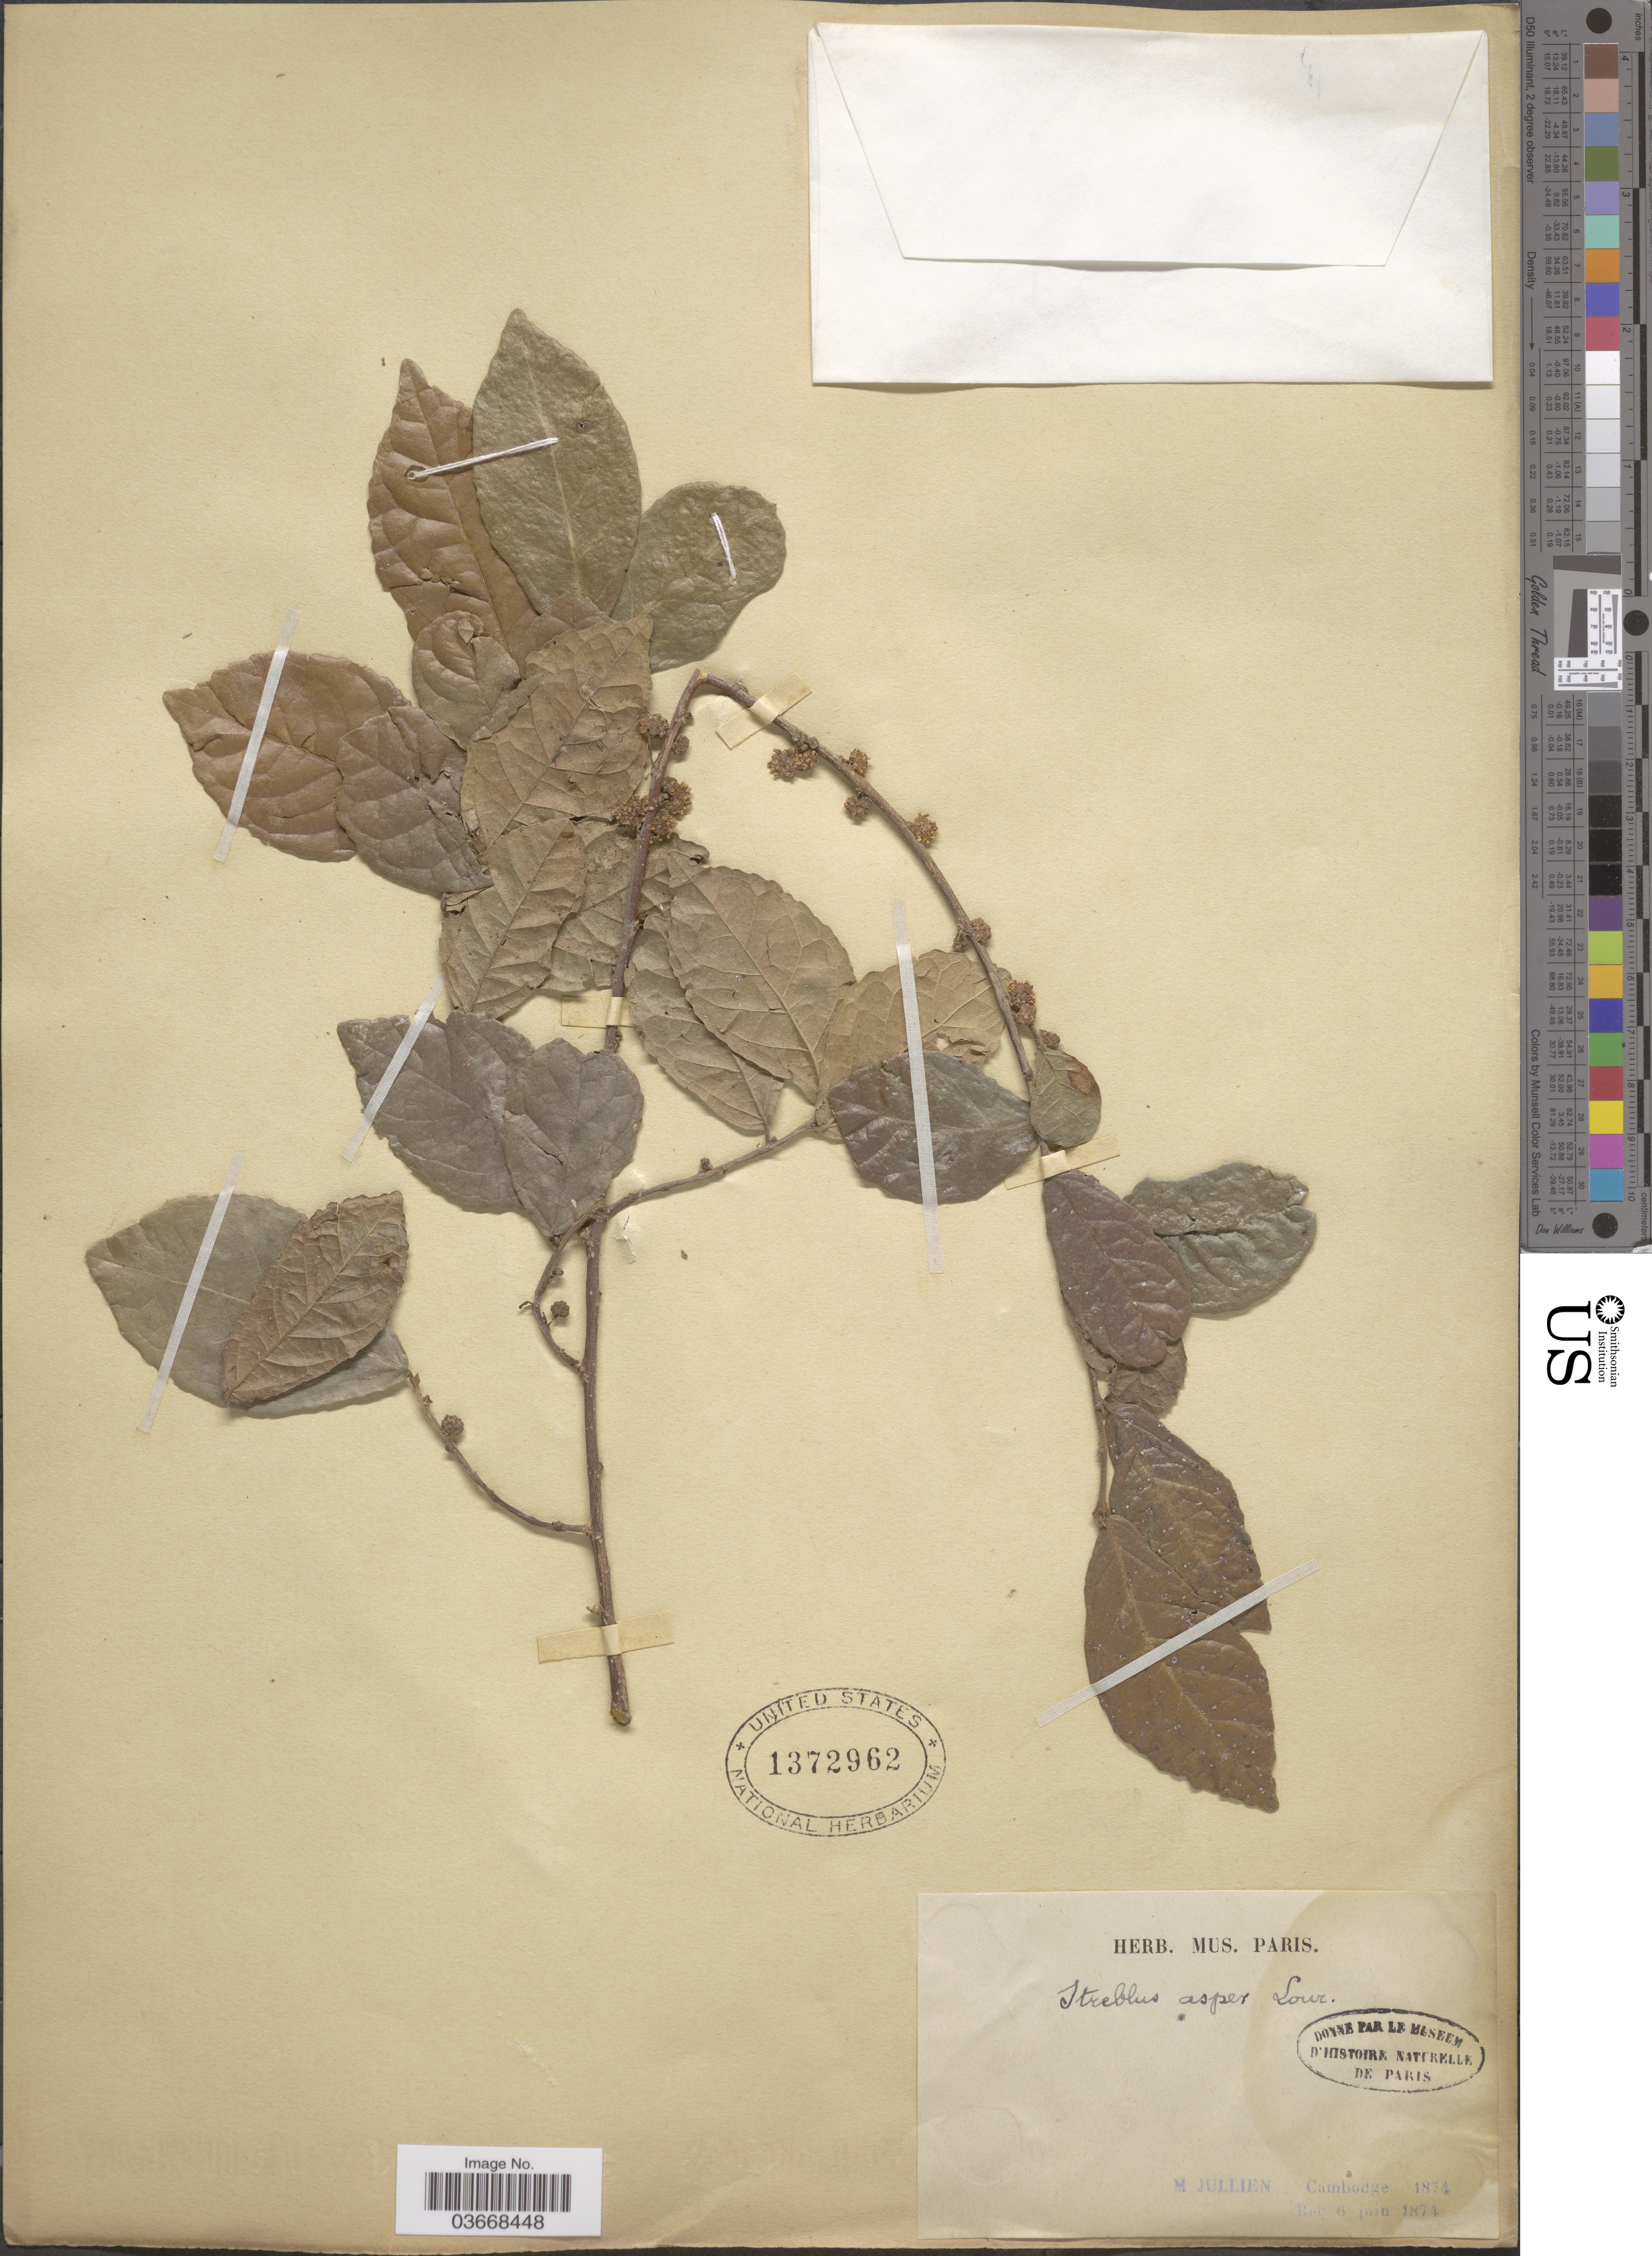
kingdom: Plantae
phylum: Tracheophyta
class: Magnoliopsida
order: Rosales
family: Moraceae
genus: Streblus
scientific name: Streblus asper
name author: Lour.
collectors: M. Jullien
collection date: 1874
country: Cambodia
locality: Cambodge.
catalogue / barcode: US 1372962